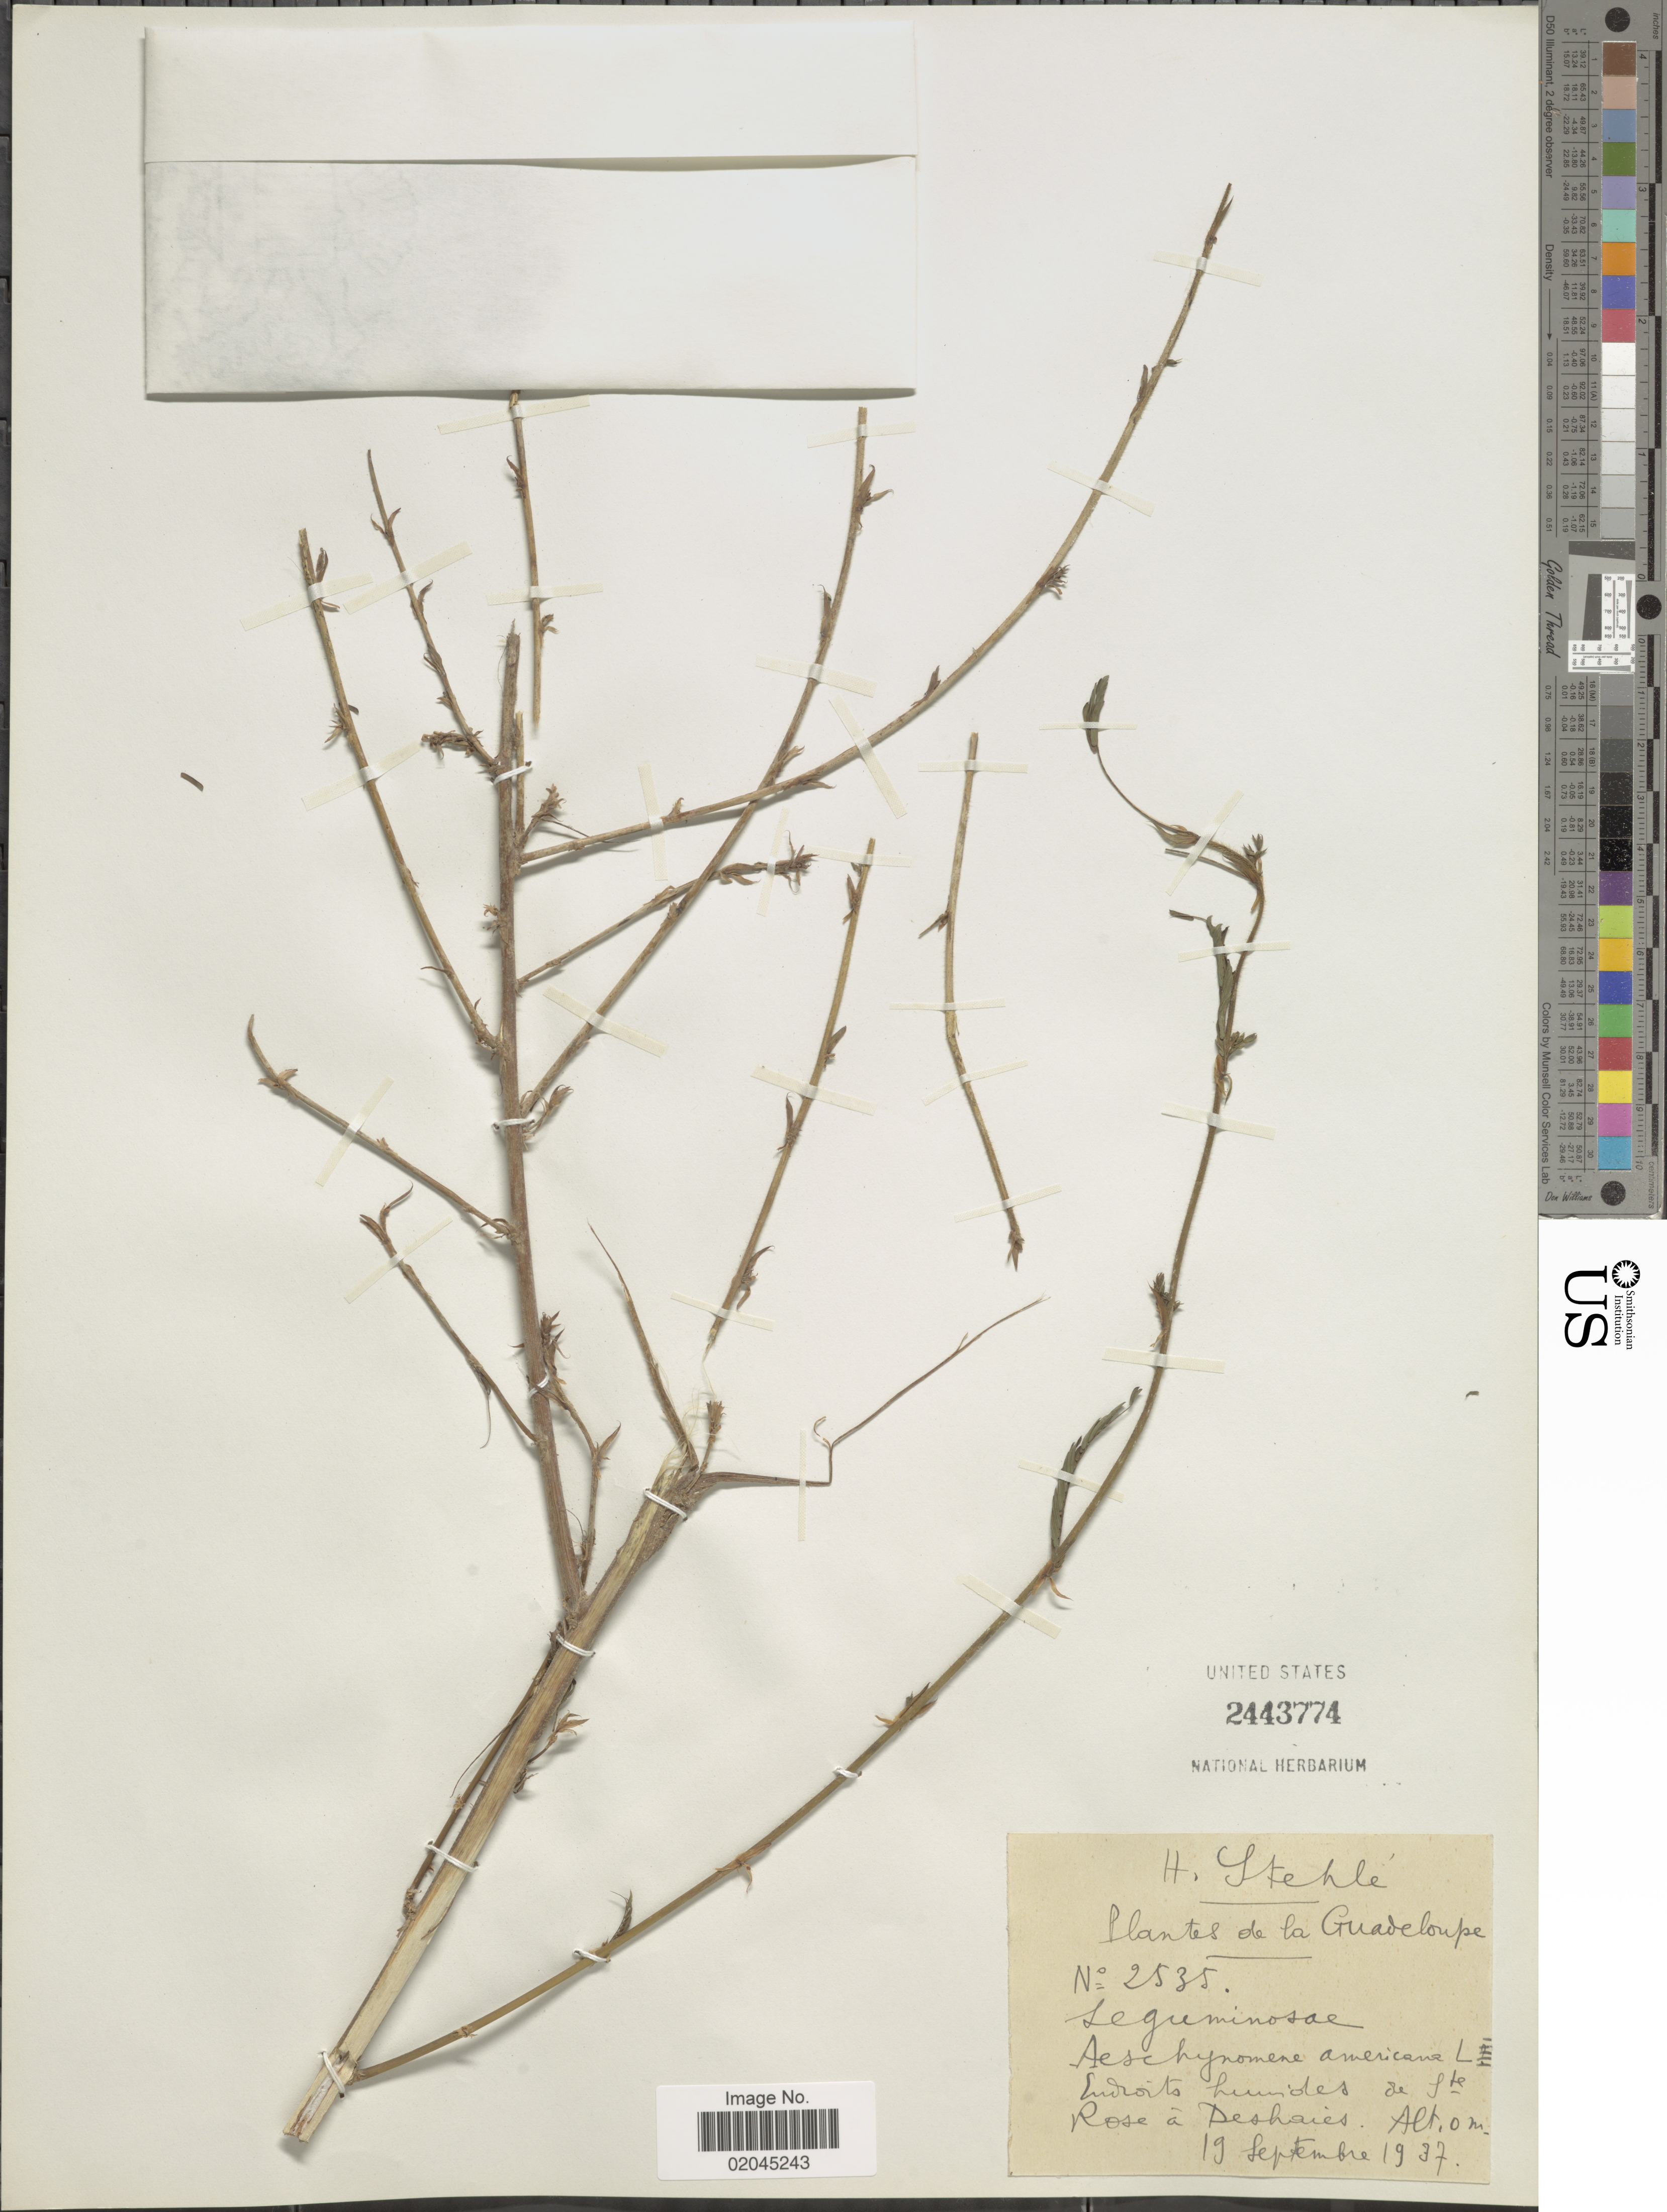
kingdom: Plantae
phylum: Tracheophyta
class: Magnoliopsida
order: Fabales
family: Fabaceae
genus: Aeschynomene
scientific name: Aeschynomene americana var. americana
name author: L.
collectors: H. Stehlé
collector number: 2535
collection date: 1937-09-19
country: Guadeloupe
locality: Endroits humides de Ste Rose á Deshaies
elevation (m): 0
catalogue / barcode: US 2443774